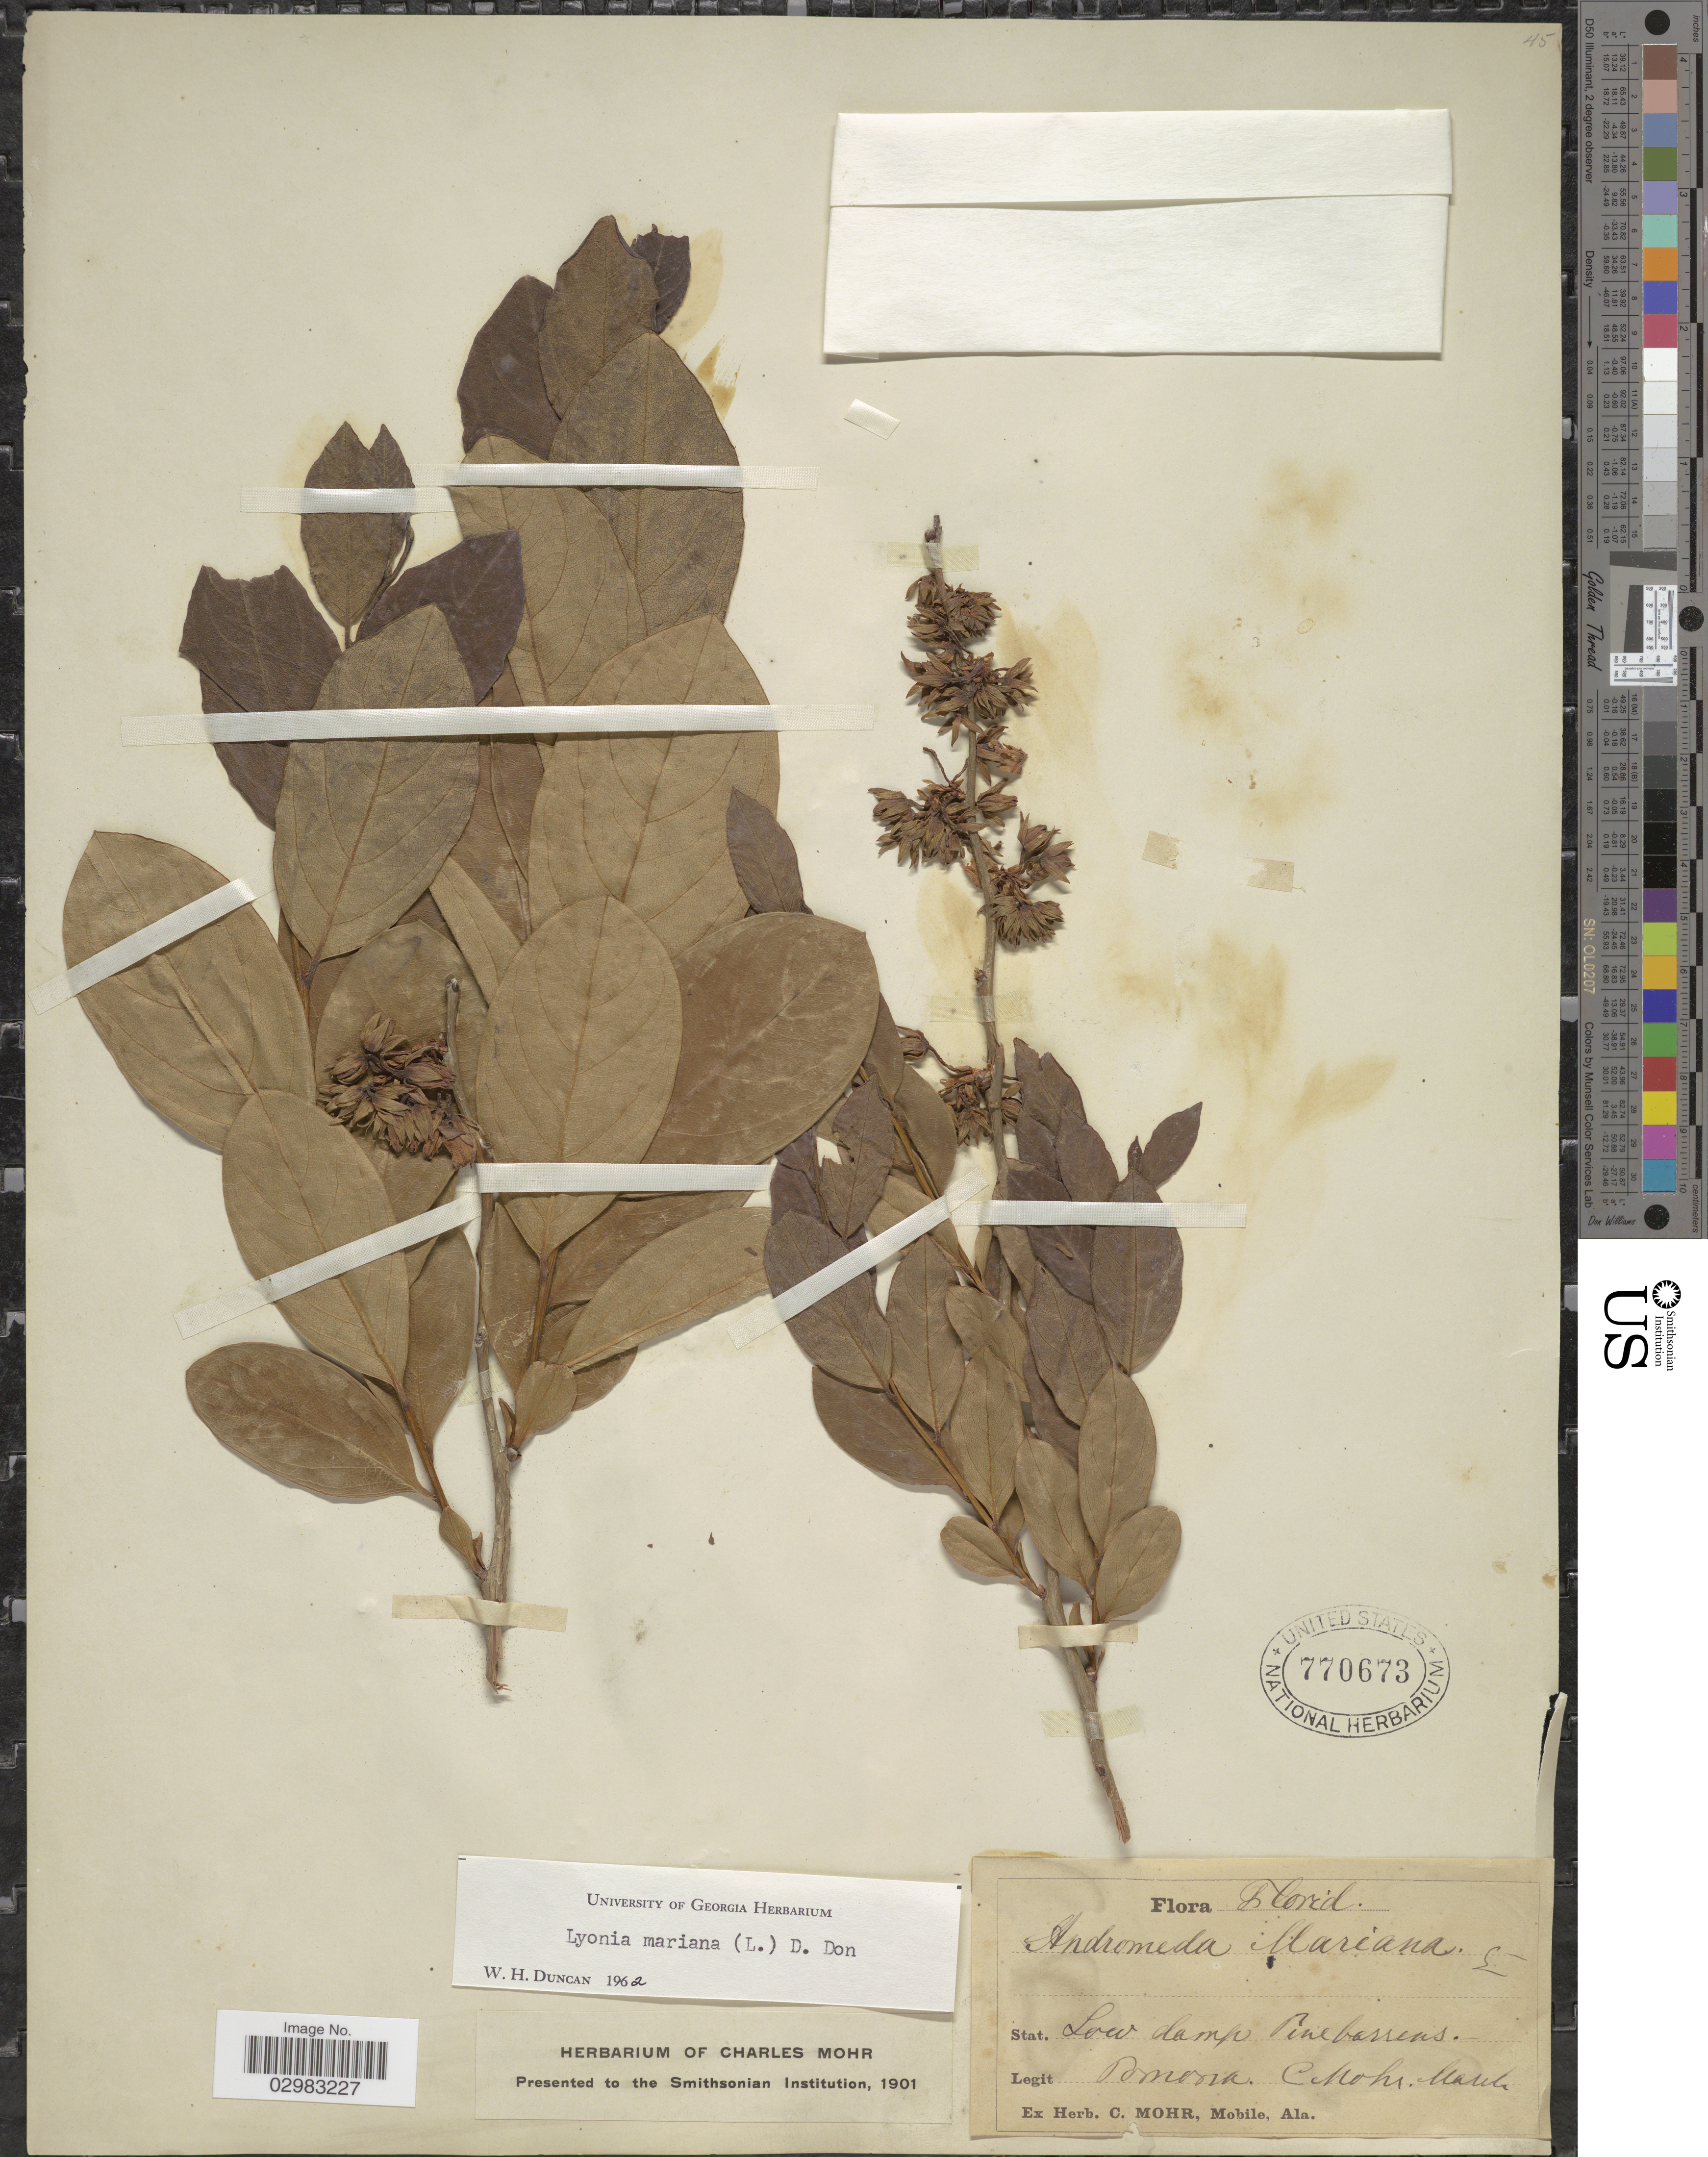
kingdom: Plantae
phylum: Tracheophyta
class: Magnoliopsida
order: Ericales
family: Ericaceae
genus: Lyonia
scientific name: Lyonia mariana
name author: (L.) D. Don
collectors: Mohr, C. T. (herbarium)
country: United States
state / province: Florida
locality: Pomona.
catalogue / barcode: US 770673